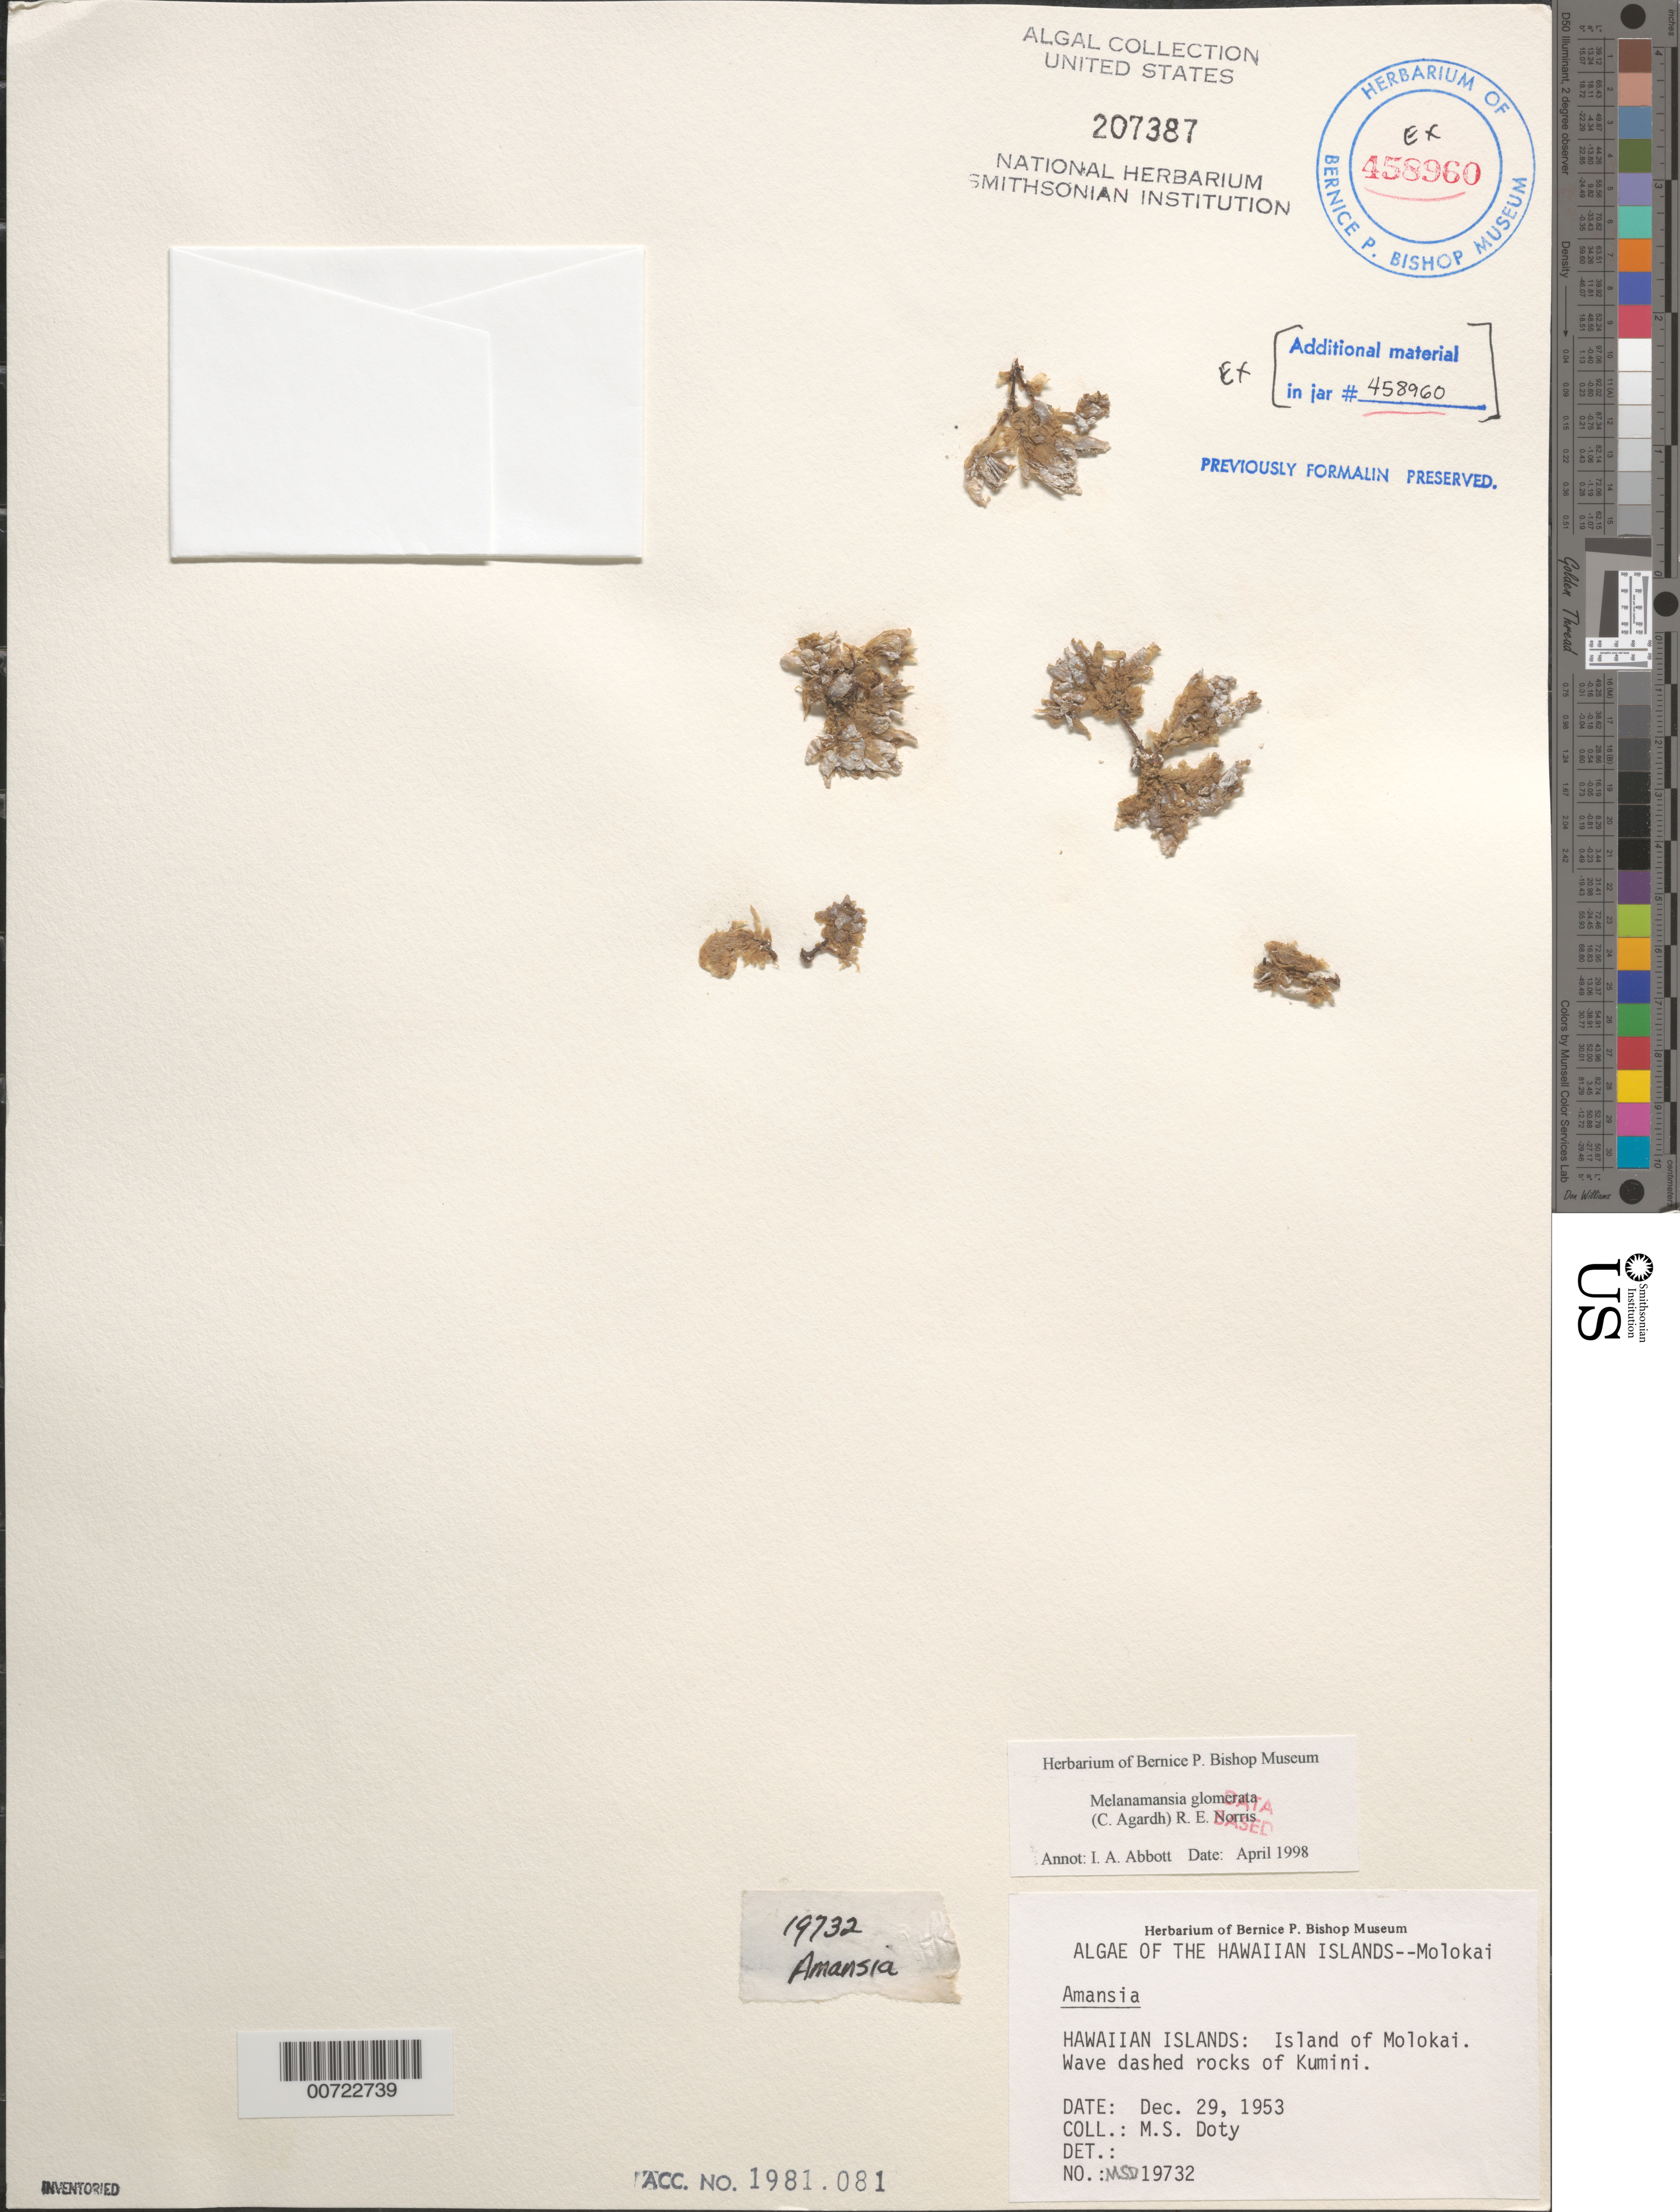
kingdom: Plantae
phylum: Rhodophyta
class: Florideophyceae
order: Ceramiales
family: Rhodomelaceae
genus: Amansia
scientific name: Amansia glomerata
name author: C. Agardh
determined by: Algae name updating Project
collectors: M. S. Doty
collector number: MSD 19732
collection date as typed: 29 Dec 1953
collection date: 1953-12-29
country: United States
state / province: Hawaii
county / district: Maui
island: Moloka'i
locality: Kumimi, rapids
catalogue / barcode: US 207387